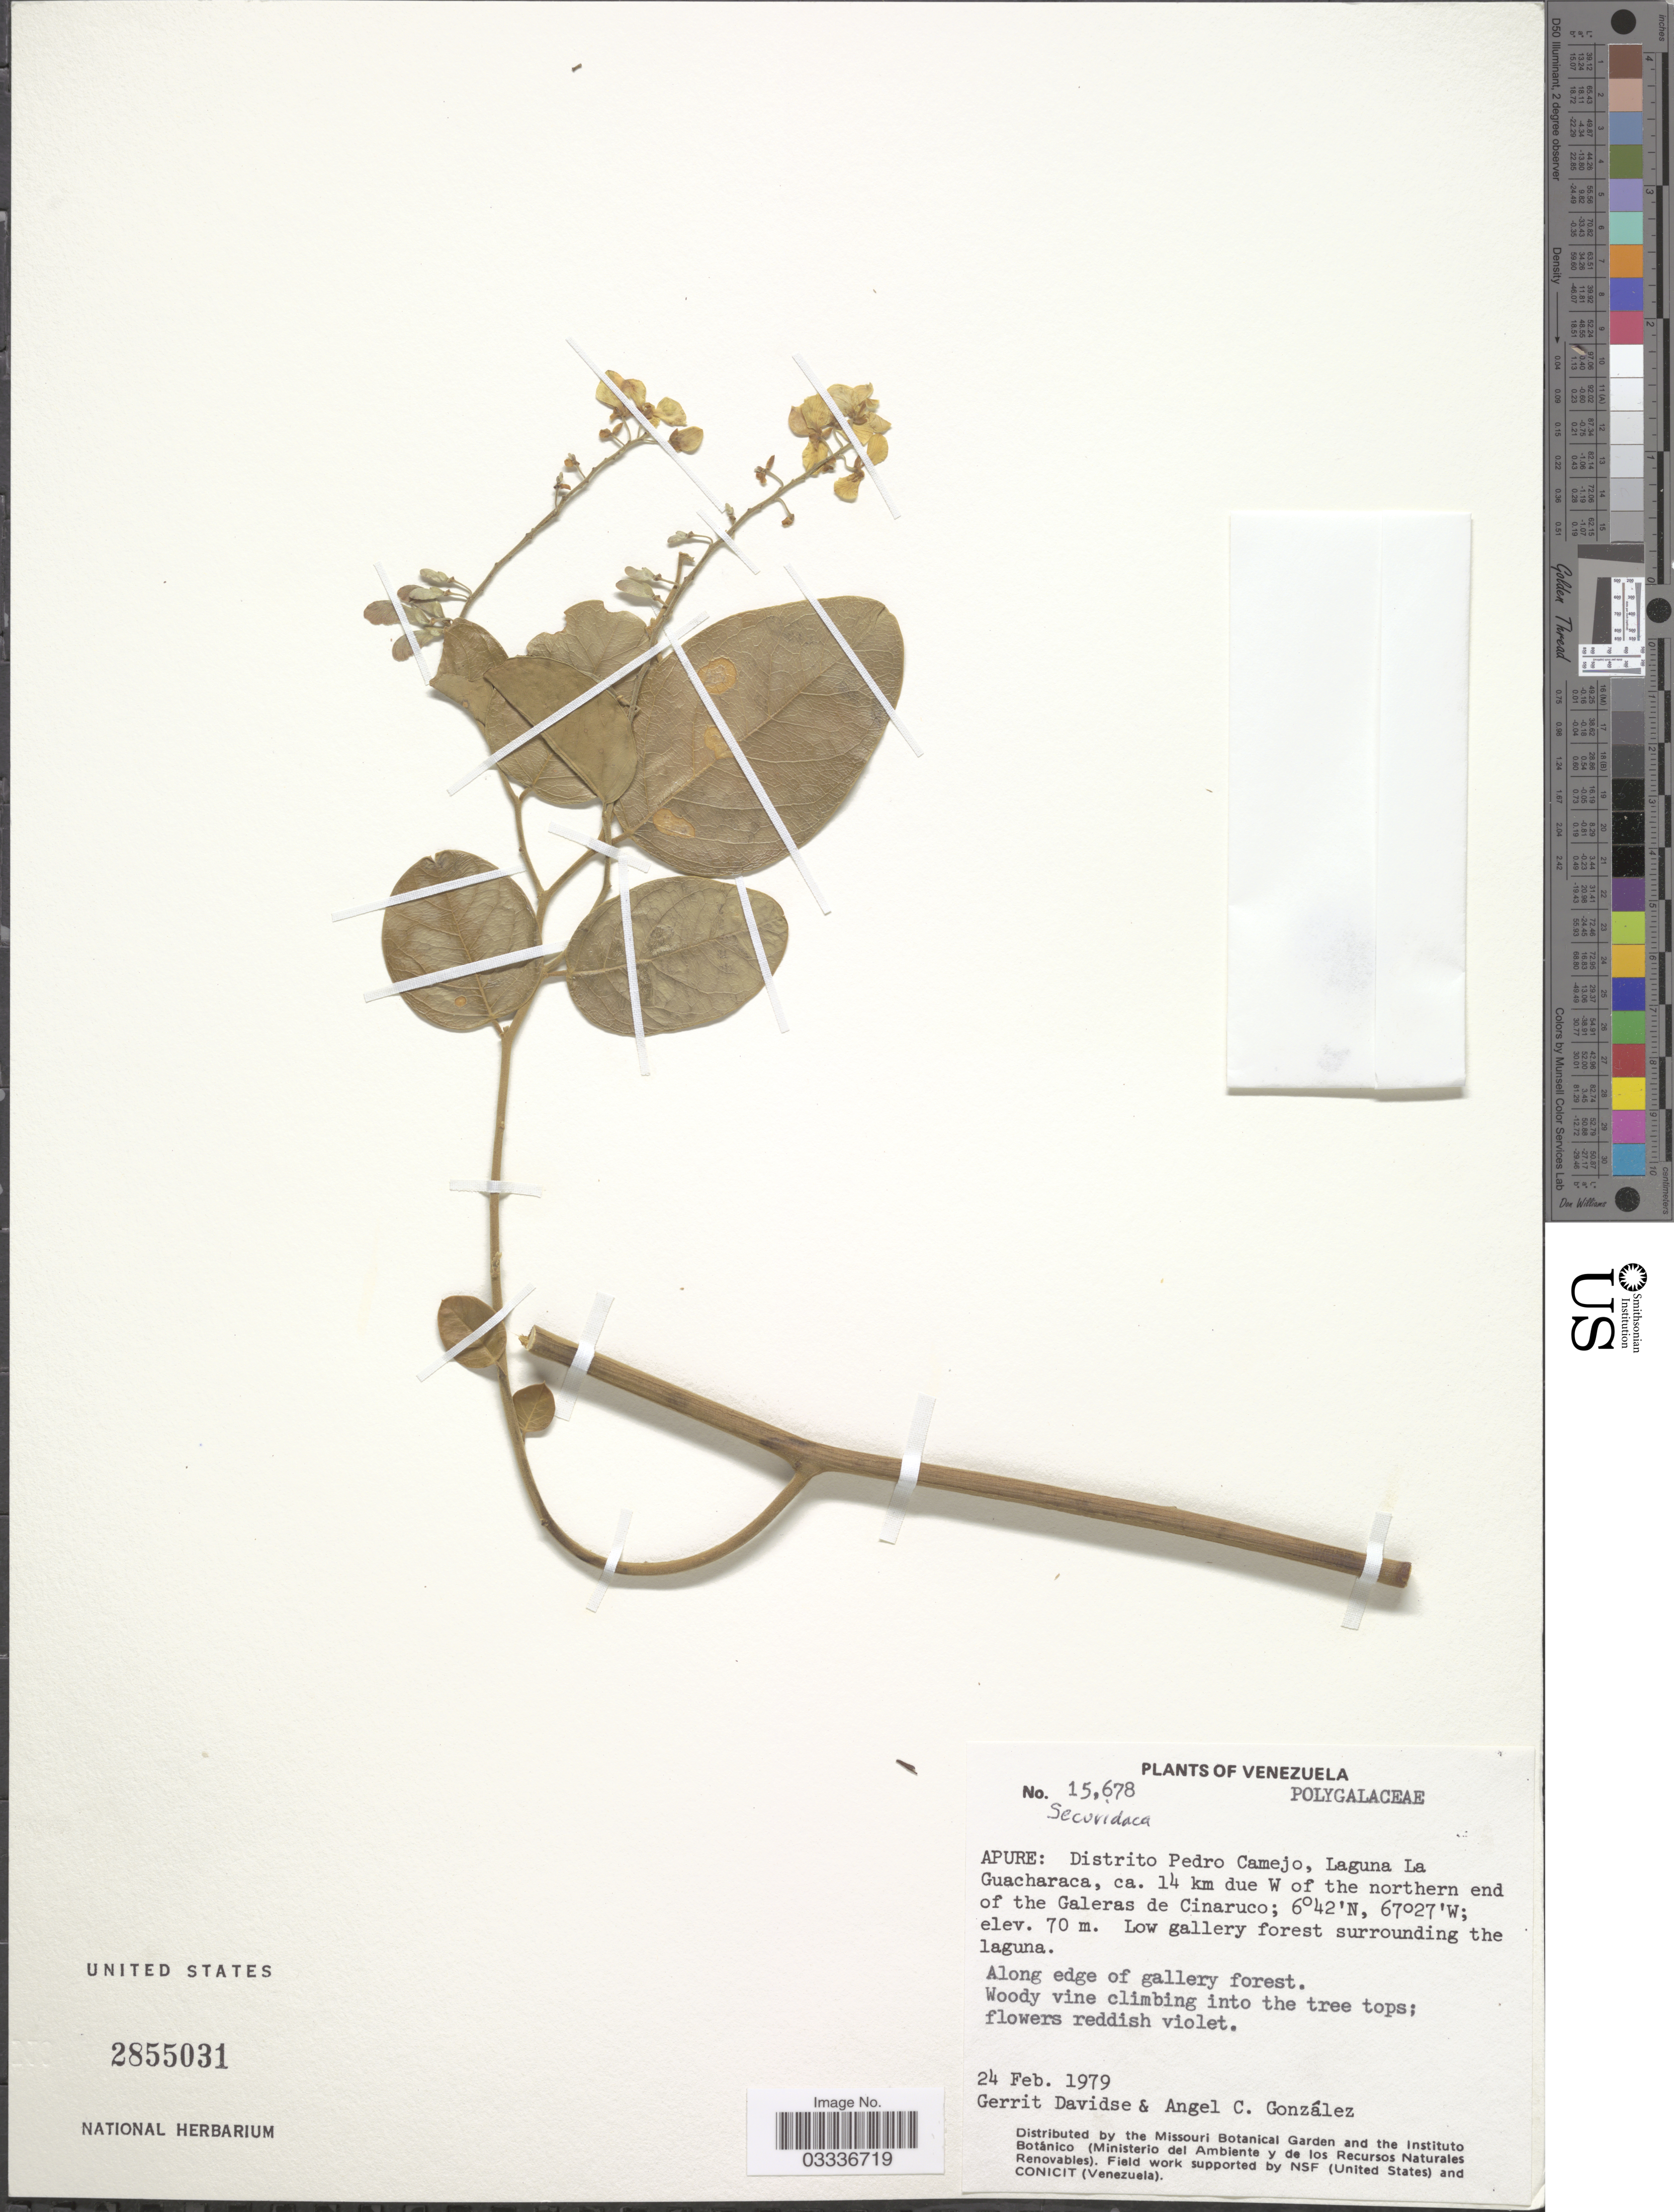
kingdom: Plantae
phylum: Tracheophyta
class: Magnoliopsida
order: Fabales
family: Polygalaceae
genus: Securidaca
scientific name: Securidaca sp.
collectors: G. Davidse & A. C. González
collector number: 15678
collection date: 1979-02-24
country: Venezuela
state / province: Apure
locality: Distrito Pedro Camejo, Laguna La Guacharaca, ca. 14 km due W of the northern end of the Galeras de Cinaruco.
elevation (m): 70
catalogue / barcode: US 2855031